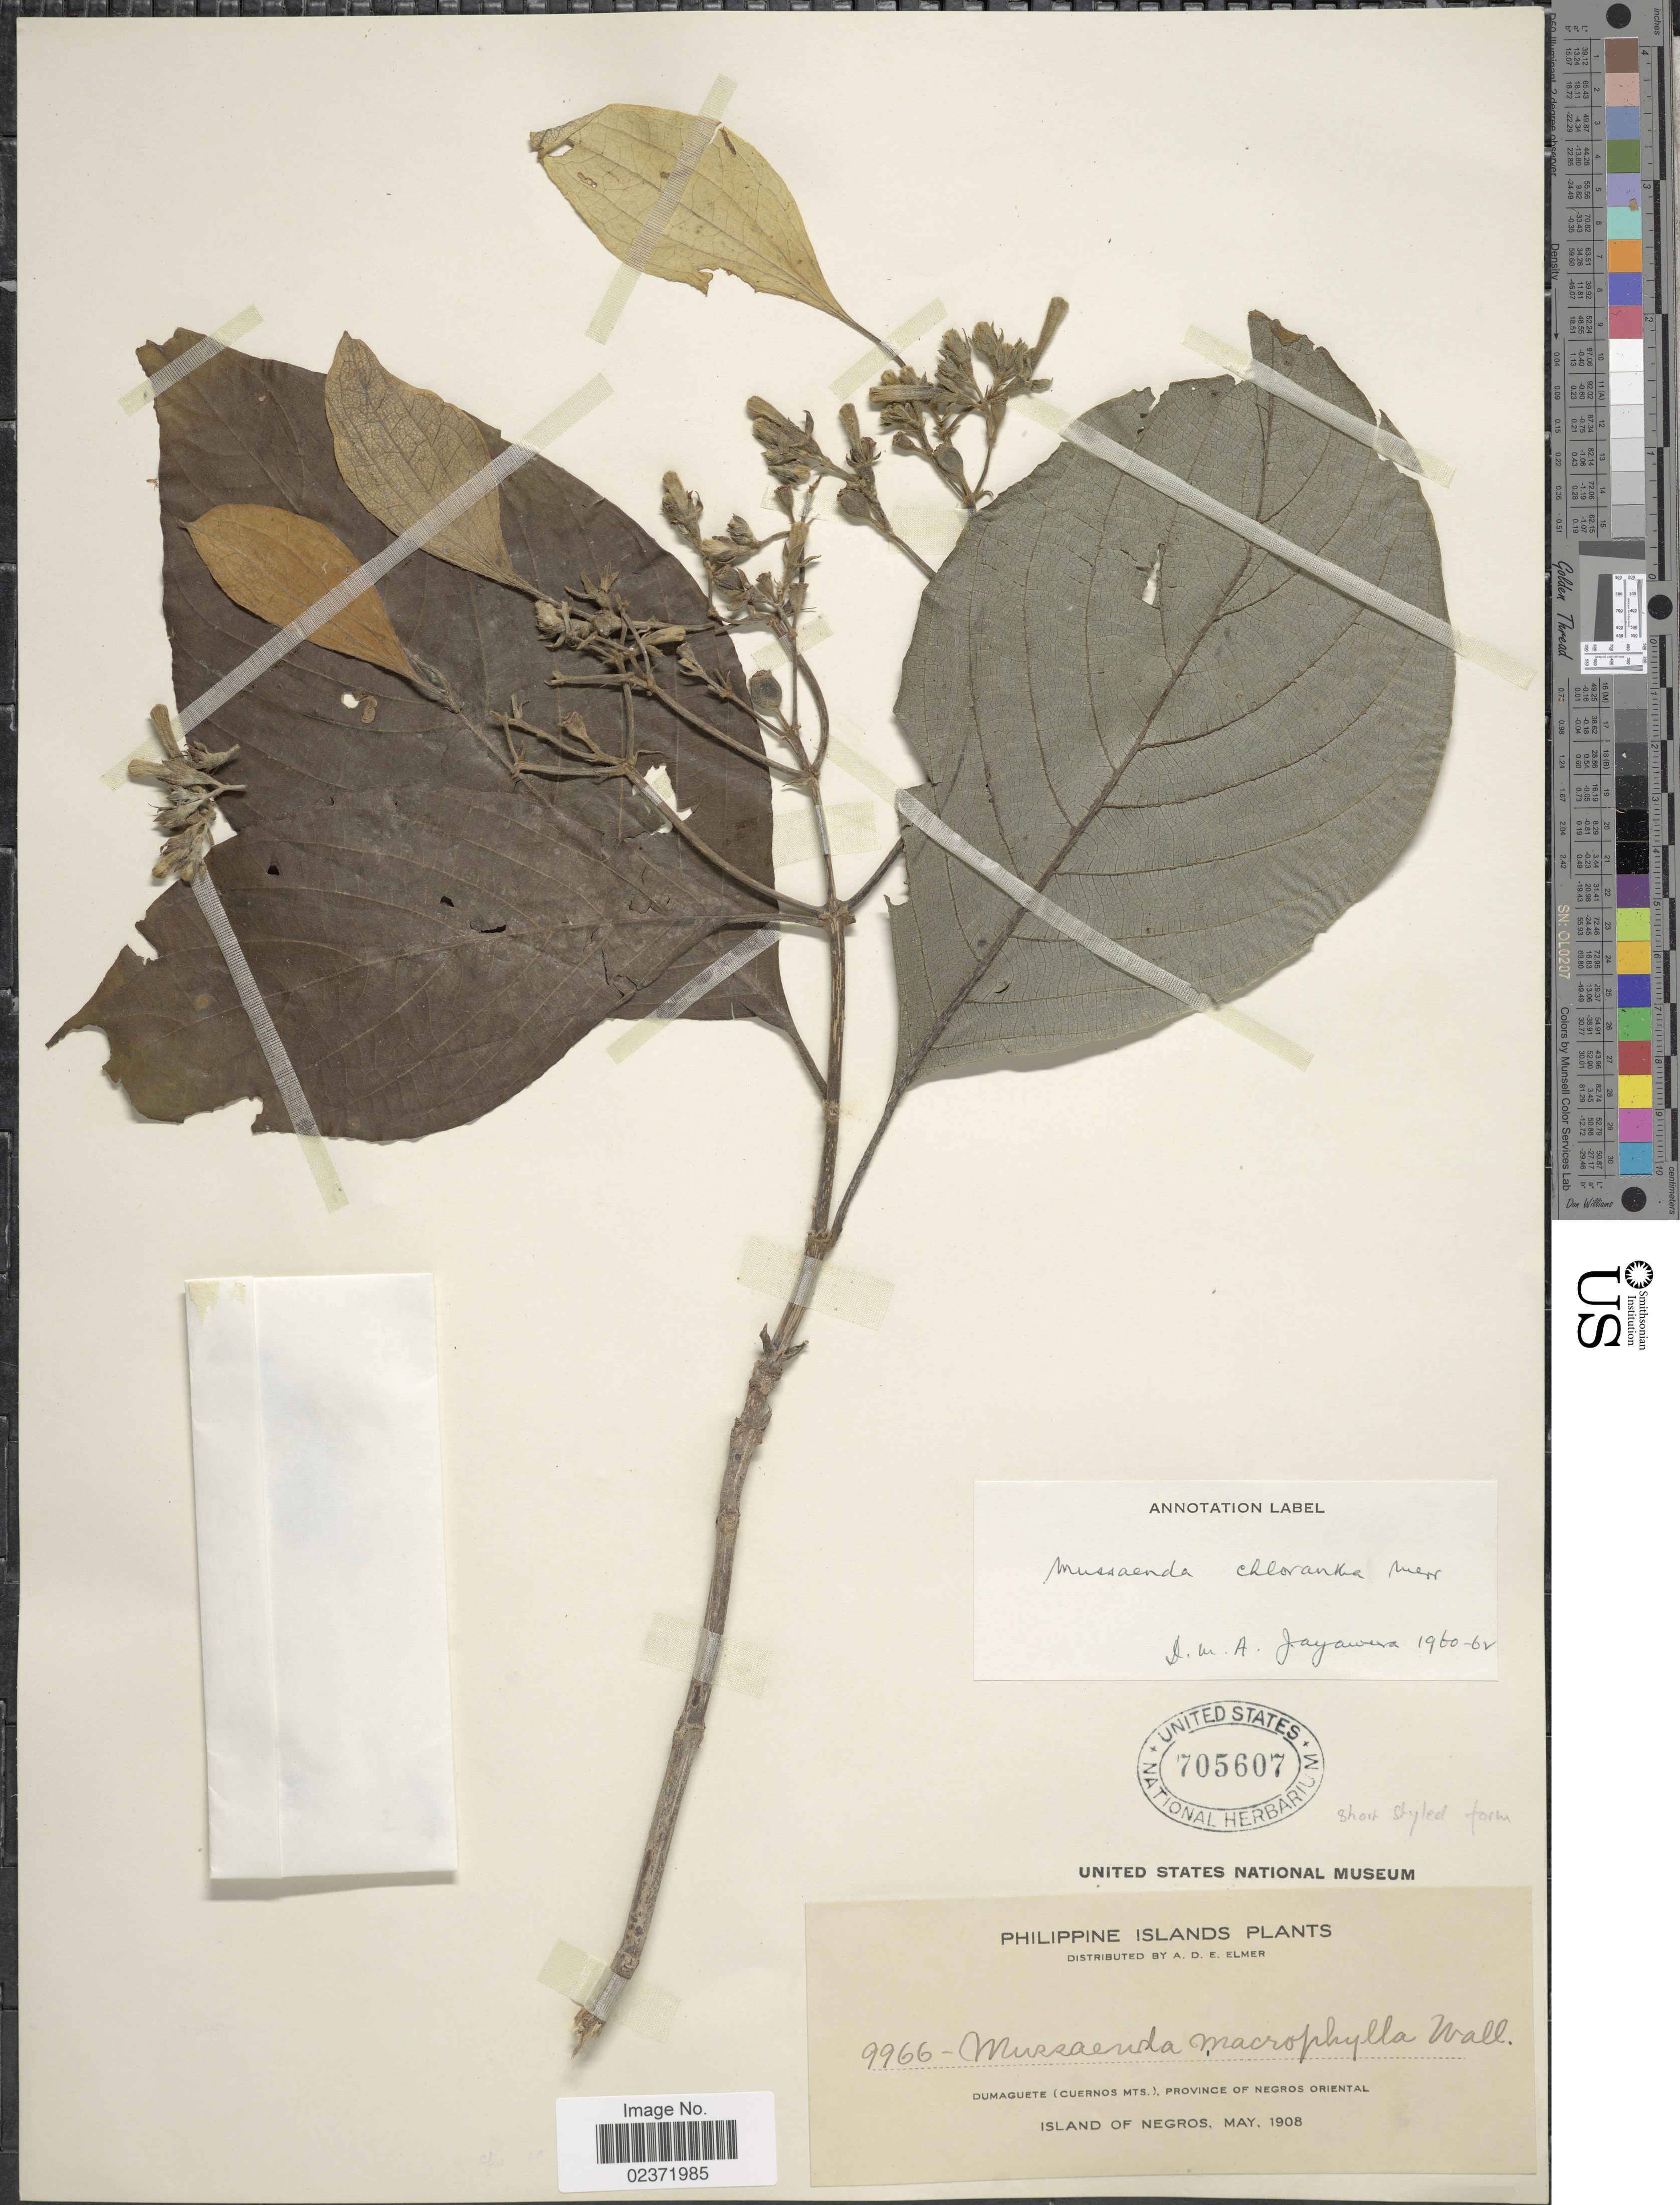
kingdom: Plantae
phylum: Tracheophyta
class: Magnoliopsida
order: Gentianales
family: Rubiaceae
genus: Mussaenda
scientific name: Mussaenda chlorantha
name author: Merr.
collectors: A. D. E. Elmer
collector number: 9966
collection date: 1908-05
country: Philippines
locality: Dumaguete (Cuernos Mts.) Province of Negros Oriental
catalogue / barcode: US 705607